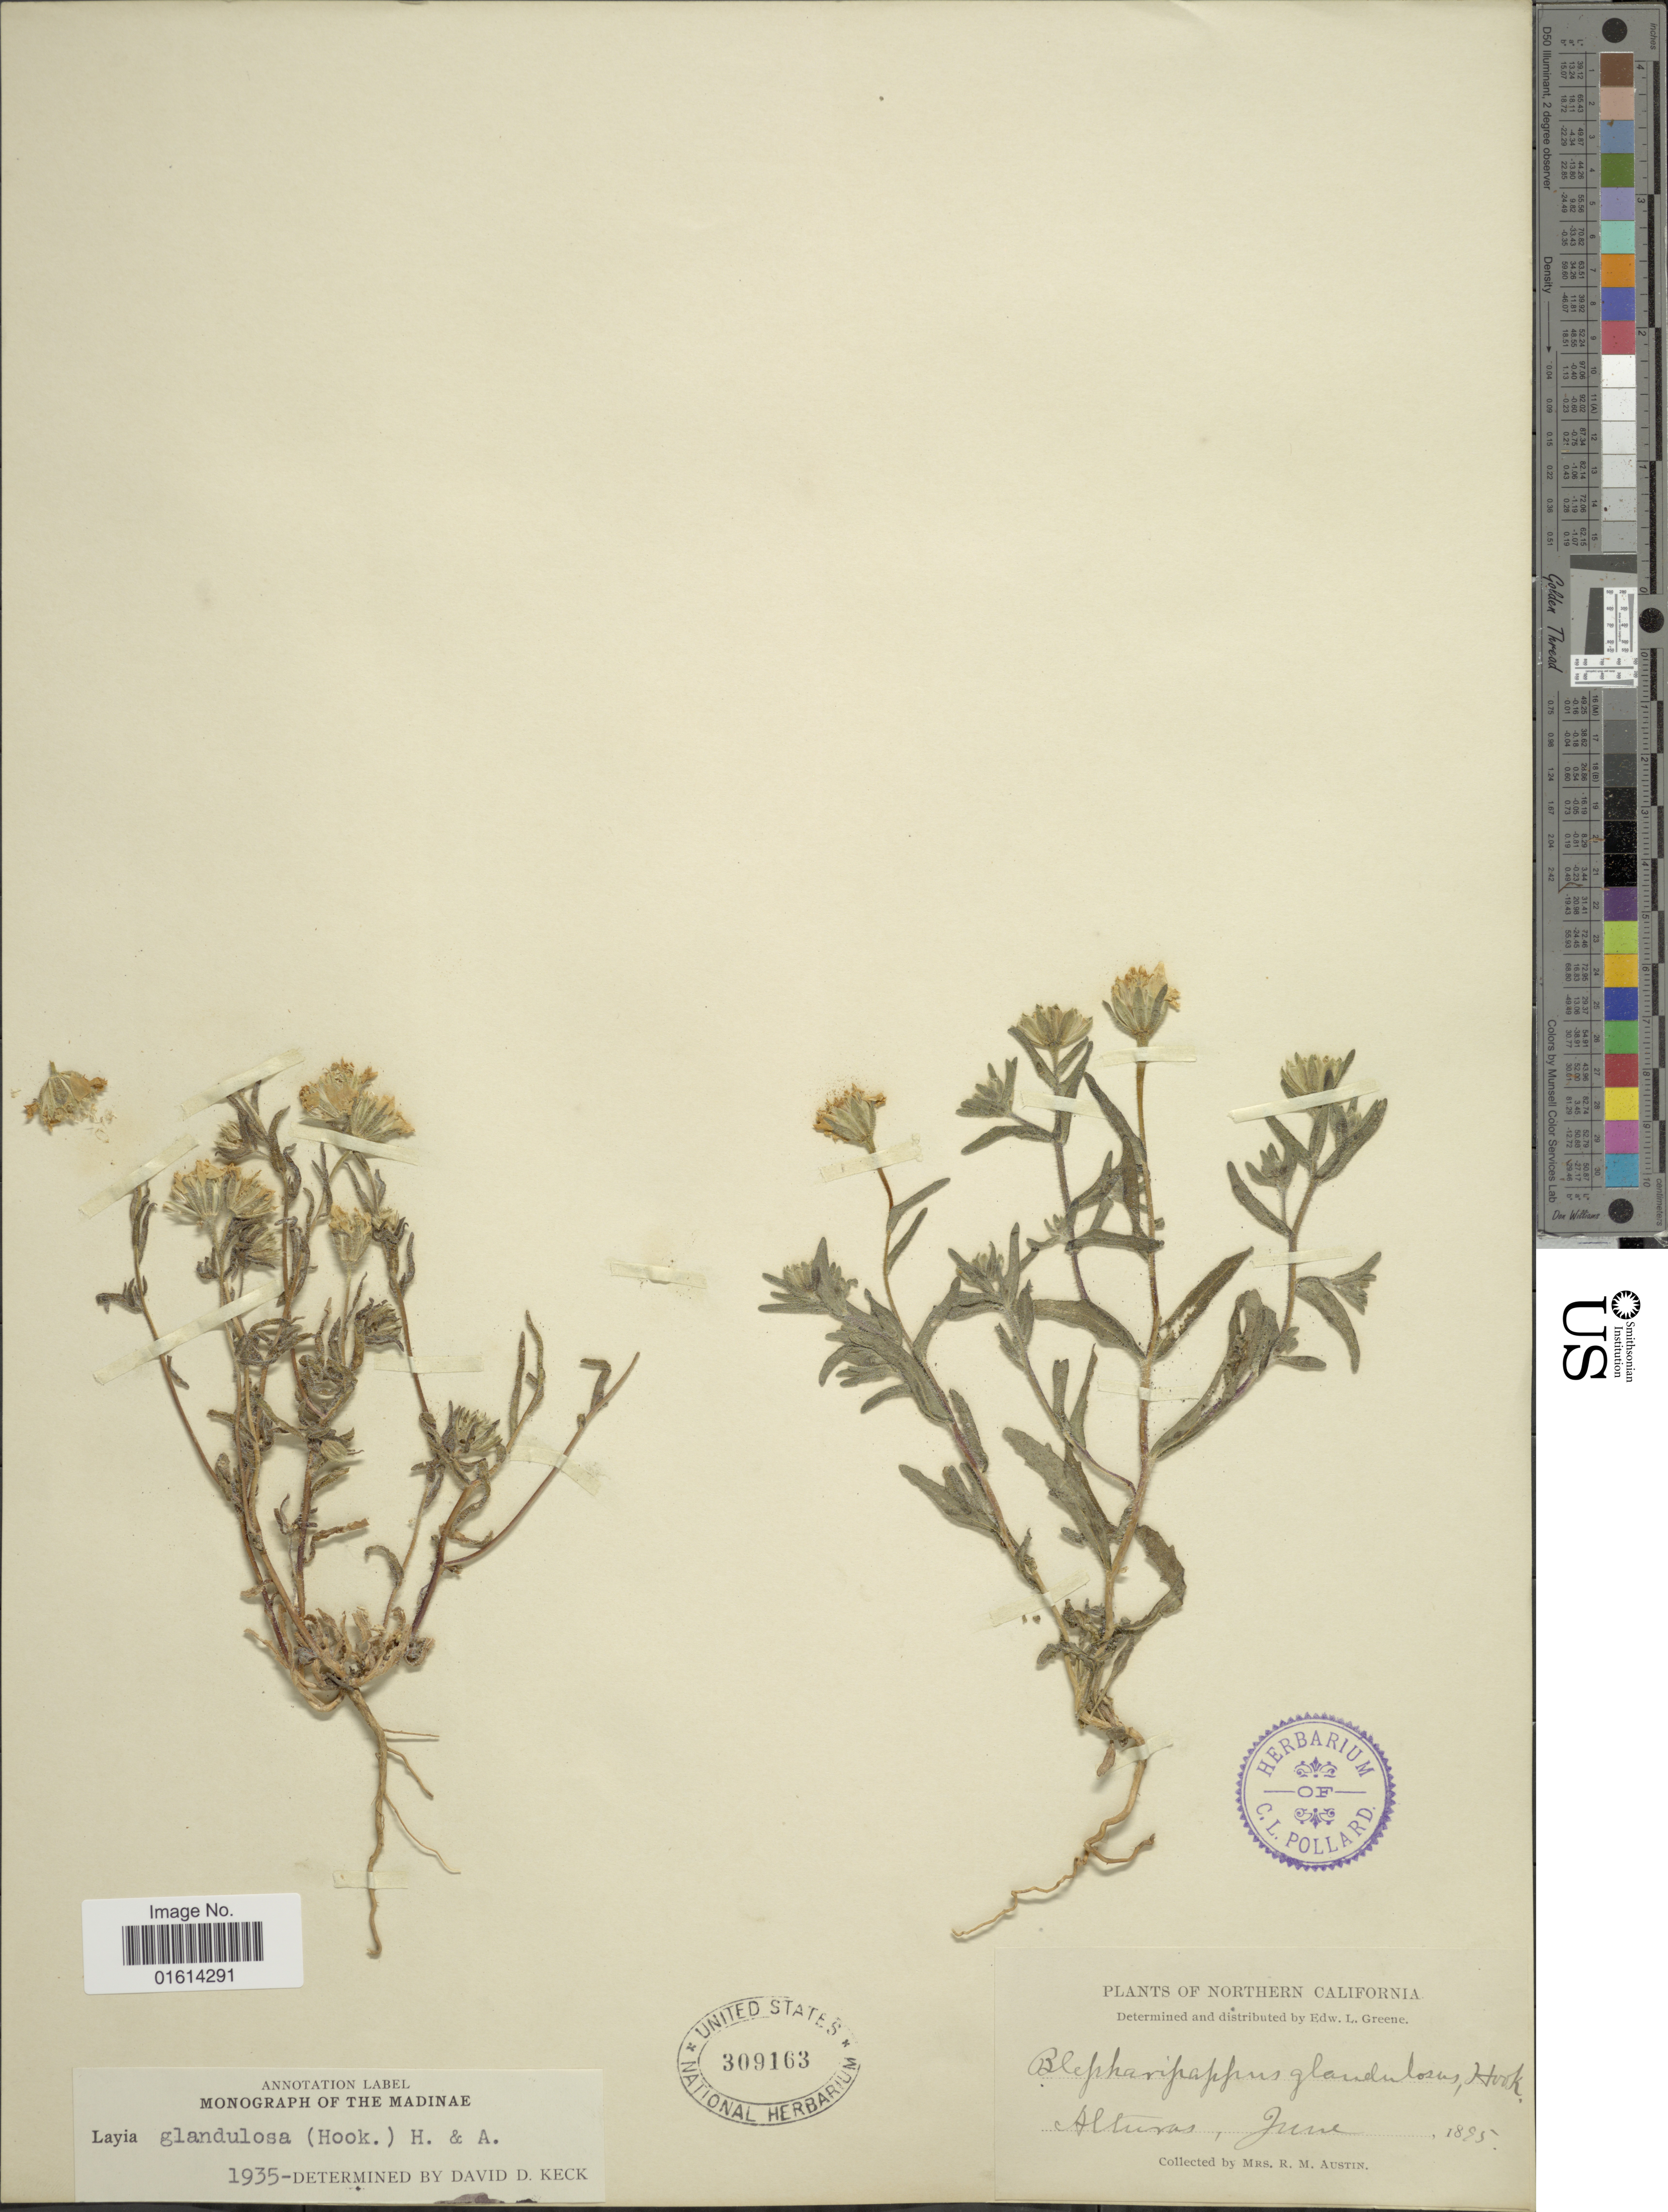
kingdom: Plantae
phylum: Tracheophyta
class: Magnoliopsida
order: Asterales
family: Asteraceae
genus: Layia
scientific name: Layia glandulosa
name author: Hook. & Arn.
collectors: R. Austin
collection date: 1895-06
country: United States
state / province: California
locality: Northern California, Alturas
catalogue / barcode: US 309163